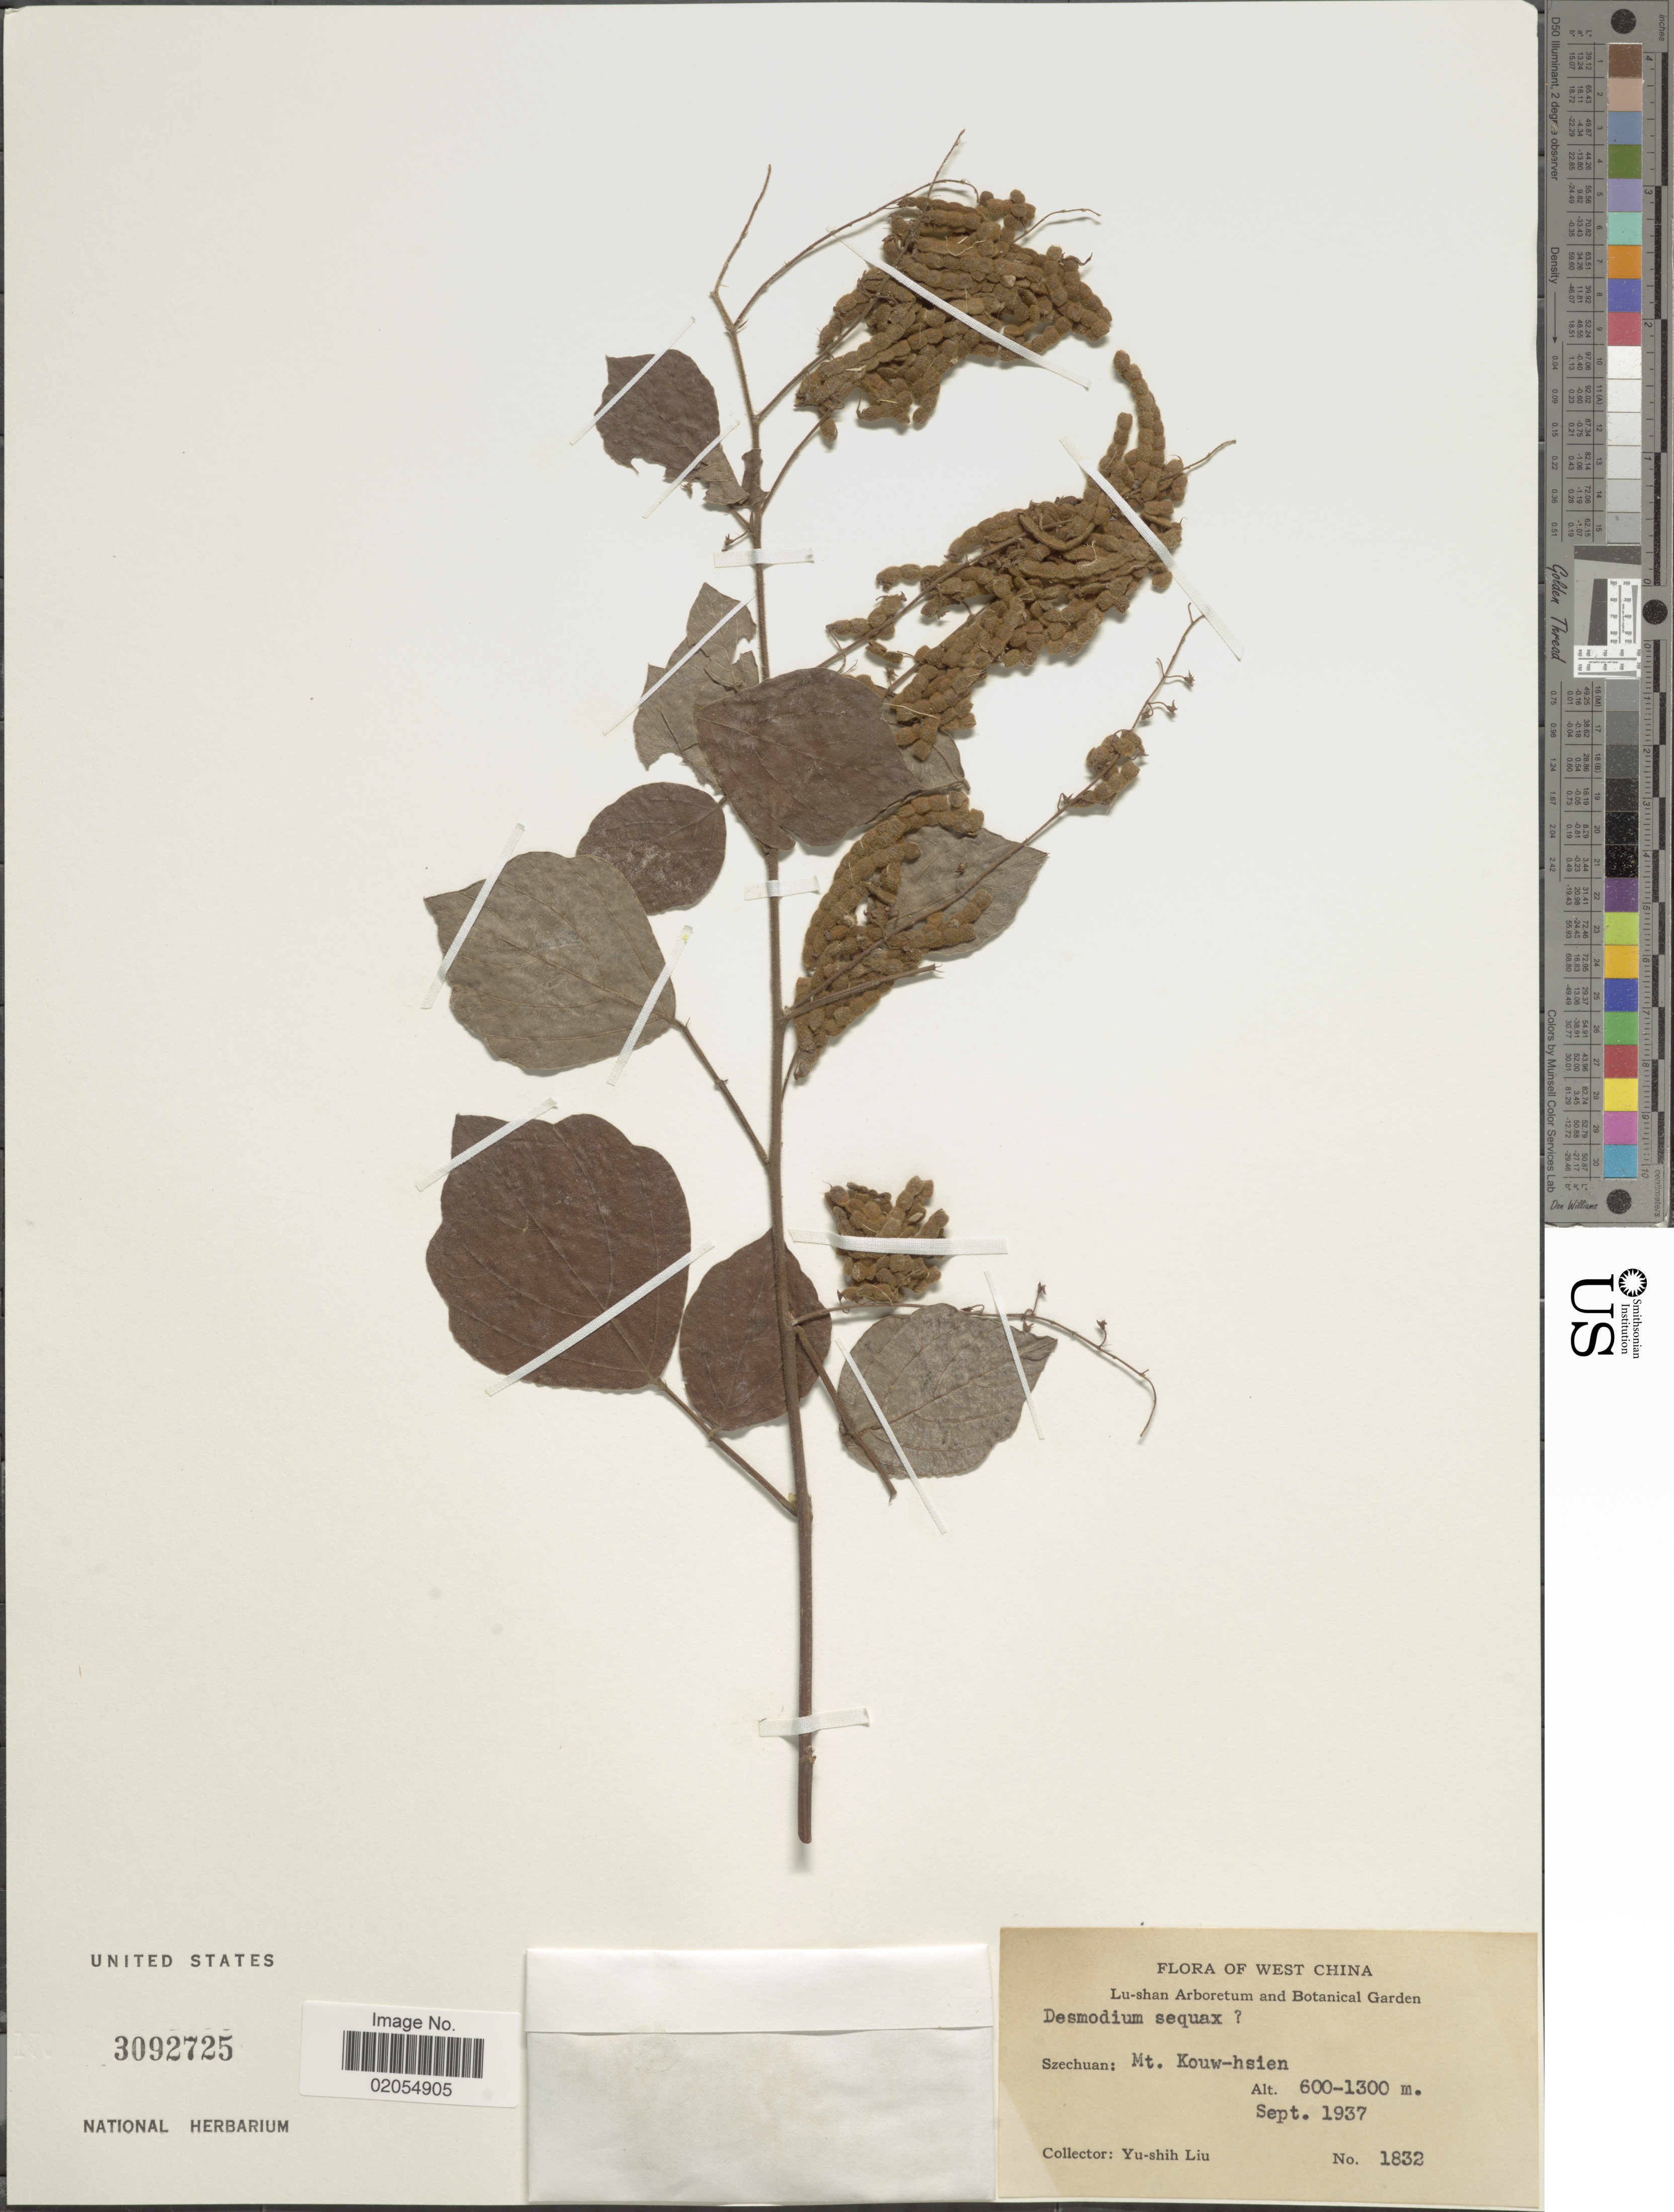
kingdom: Plantae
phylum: Tracheophyta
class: Magnoliopsida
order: Fabales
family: Fabaceae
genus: Puhuaea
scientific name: Puhuaea sequax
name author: (Wall.) H. Ohashi & K. Ohashi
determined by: Strong, Mark T., (BOT), Smithsonian Institution - National Museum of Natural History (UNITED STATES)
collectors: Y.-S. Liu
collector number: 1832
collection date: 1937-09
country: China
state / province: Sichuan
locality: Szechuan: Mt. Kouw-hsien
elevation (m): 600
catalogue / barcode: US 3092725